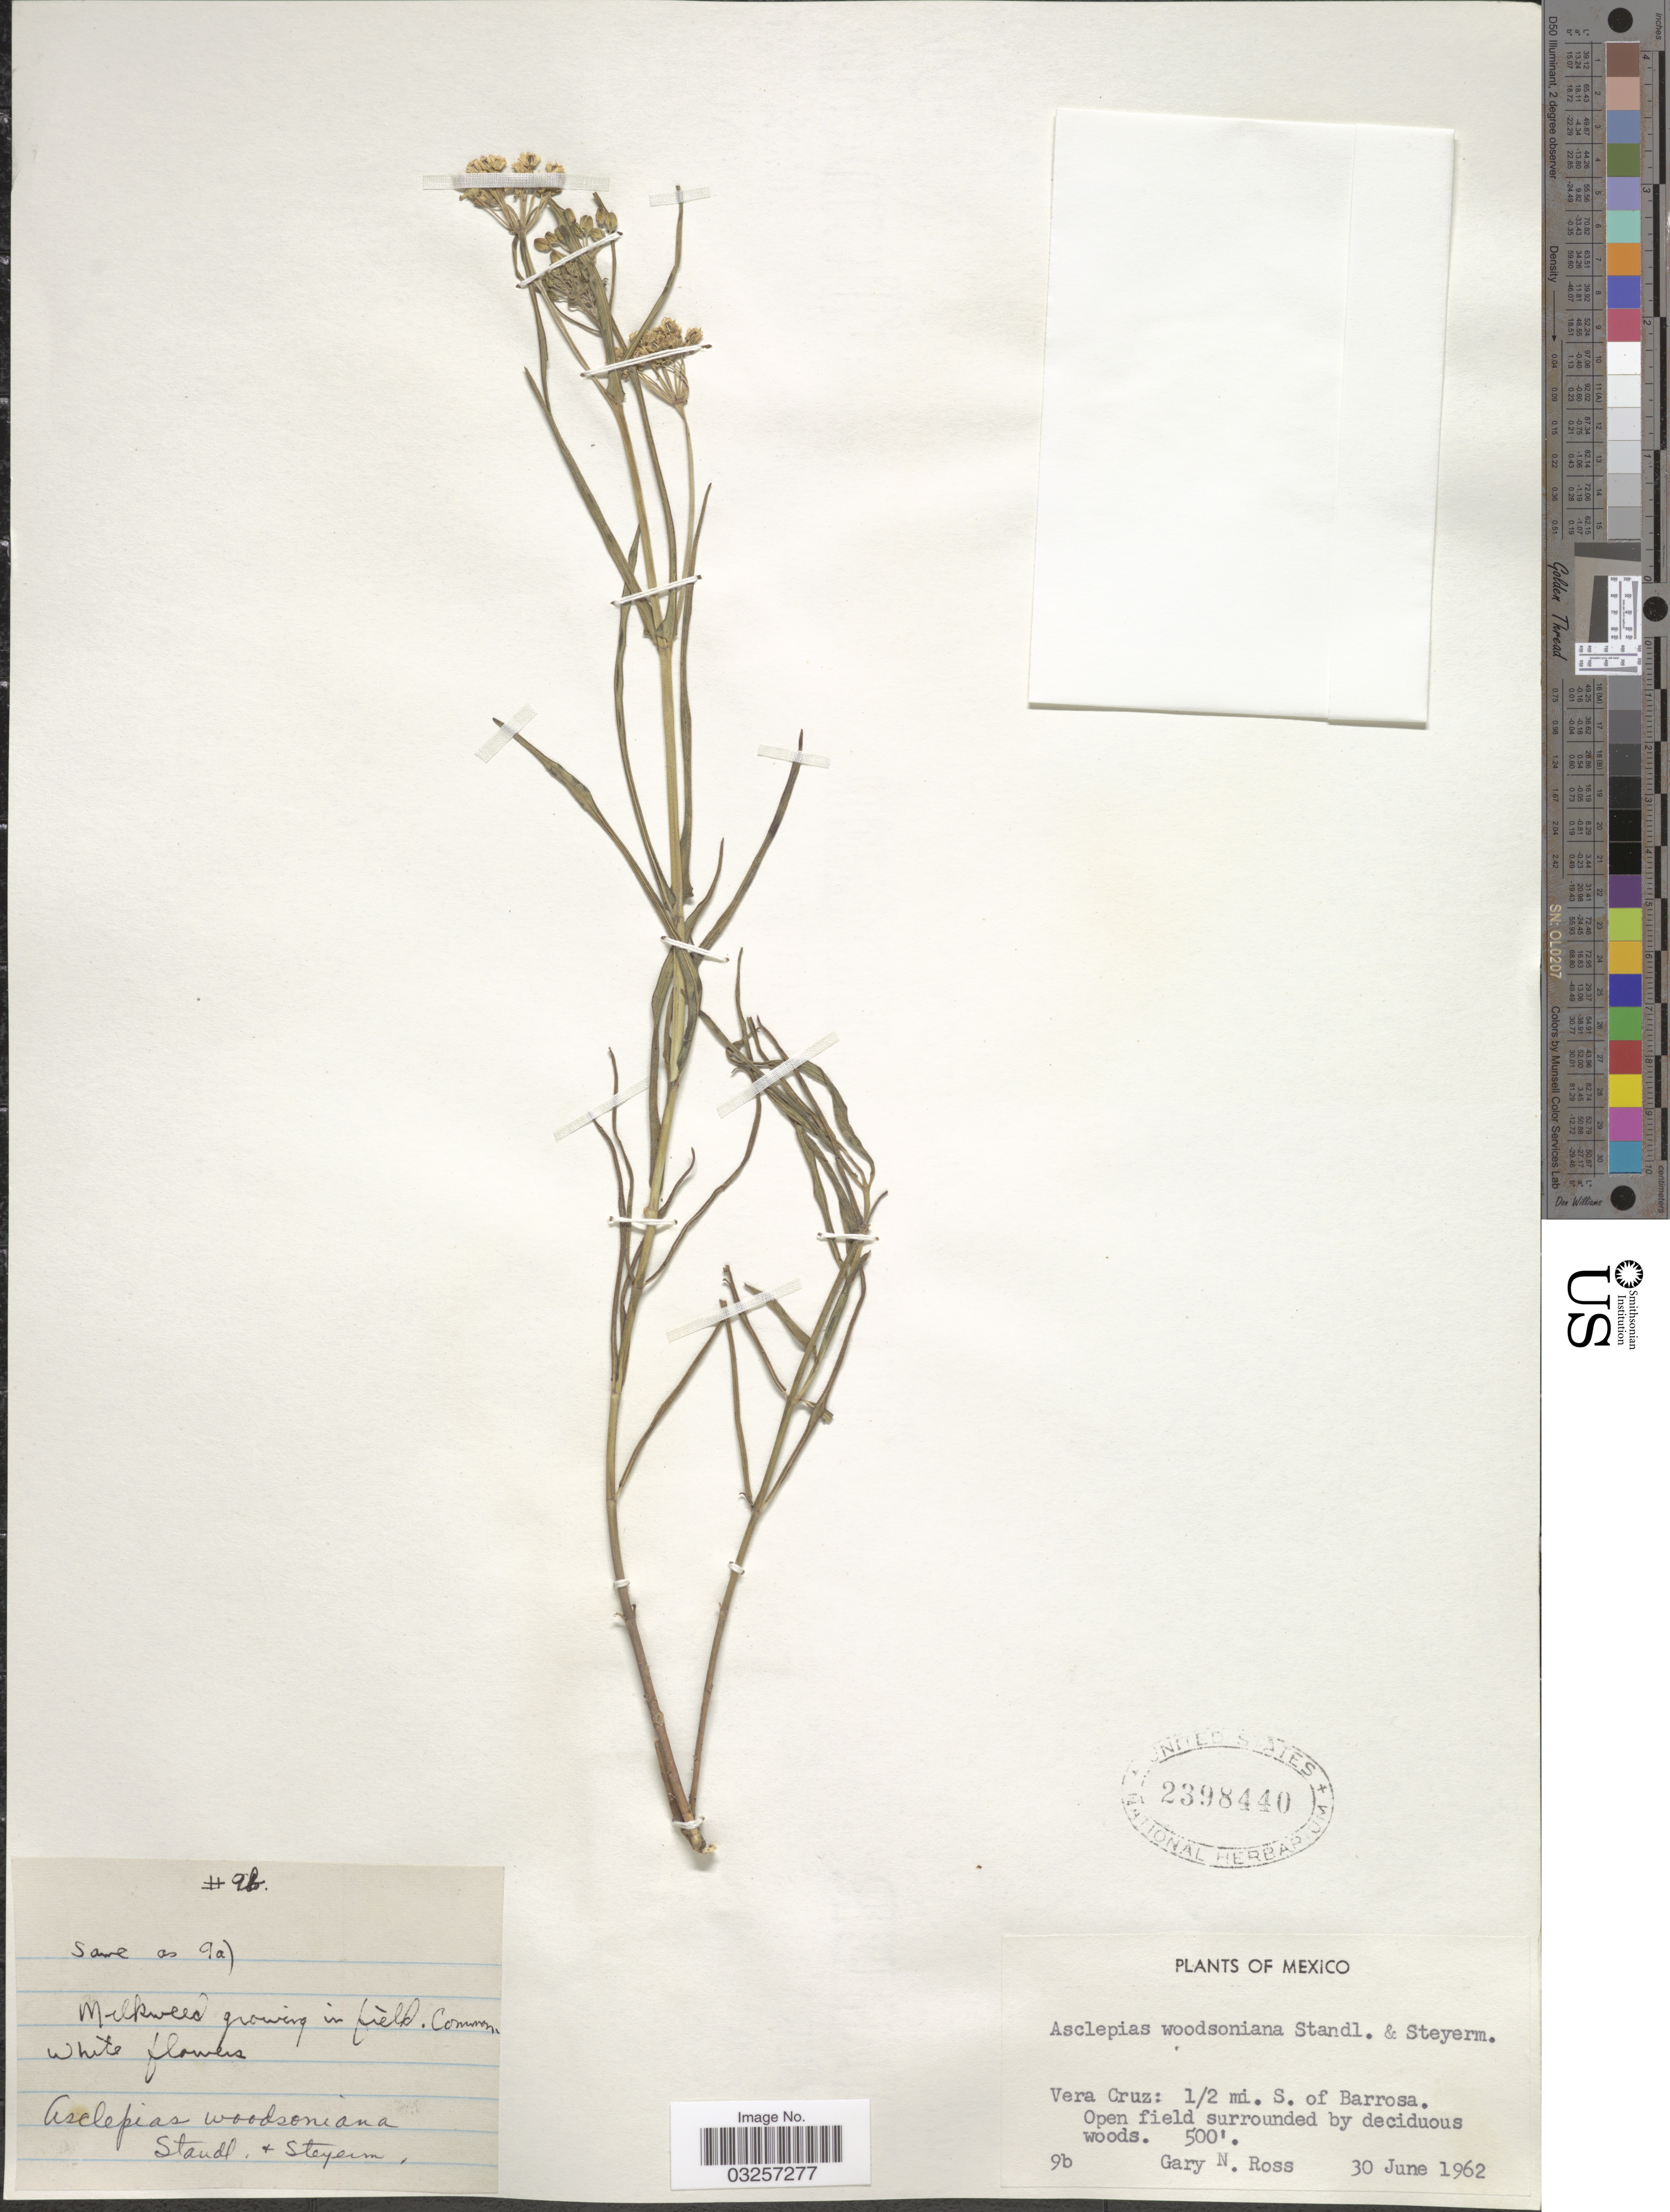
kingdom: Plantae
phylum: Tracheophyta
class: Magnoliopsida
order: Gentianales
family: Apocynaceae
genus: Asclepias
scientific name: Asclepias woodsoniana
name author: Standl. & Steyerm.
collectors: G. N. Ross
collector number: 9b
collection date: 1962-06-30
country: Mexico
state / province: Veracruz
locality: Vera Cruz: ½ mi. S. of Barrosa.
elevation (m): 152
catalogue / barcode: US 2398440